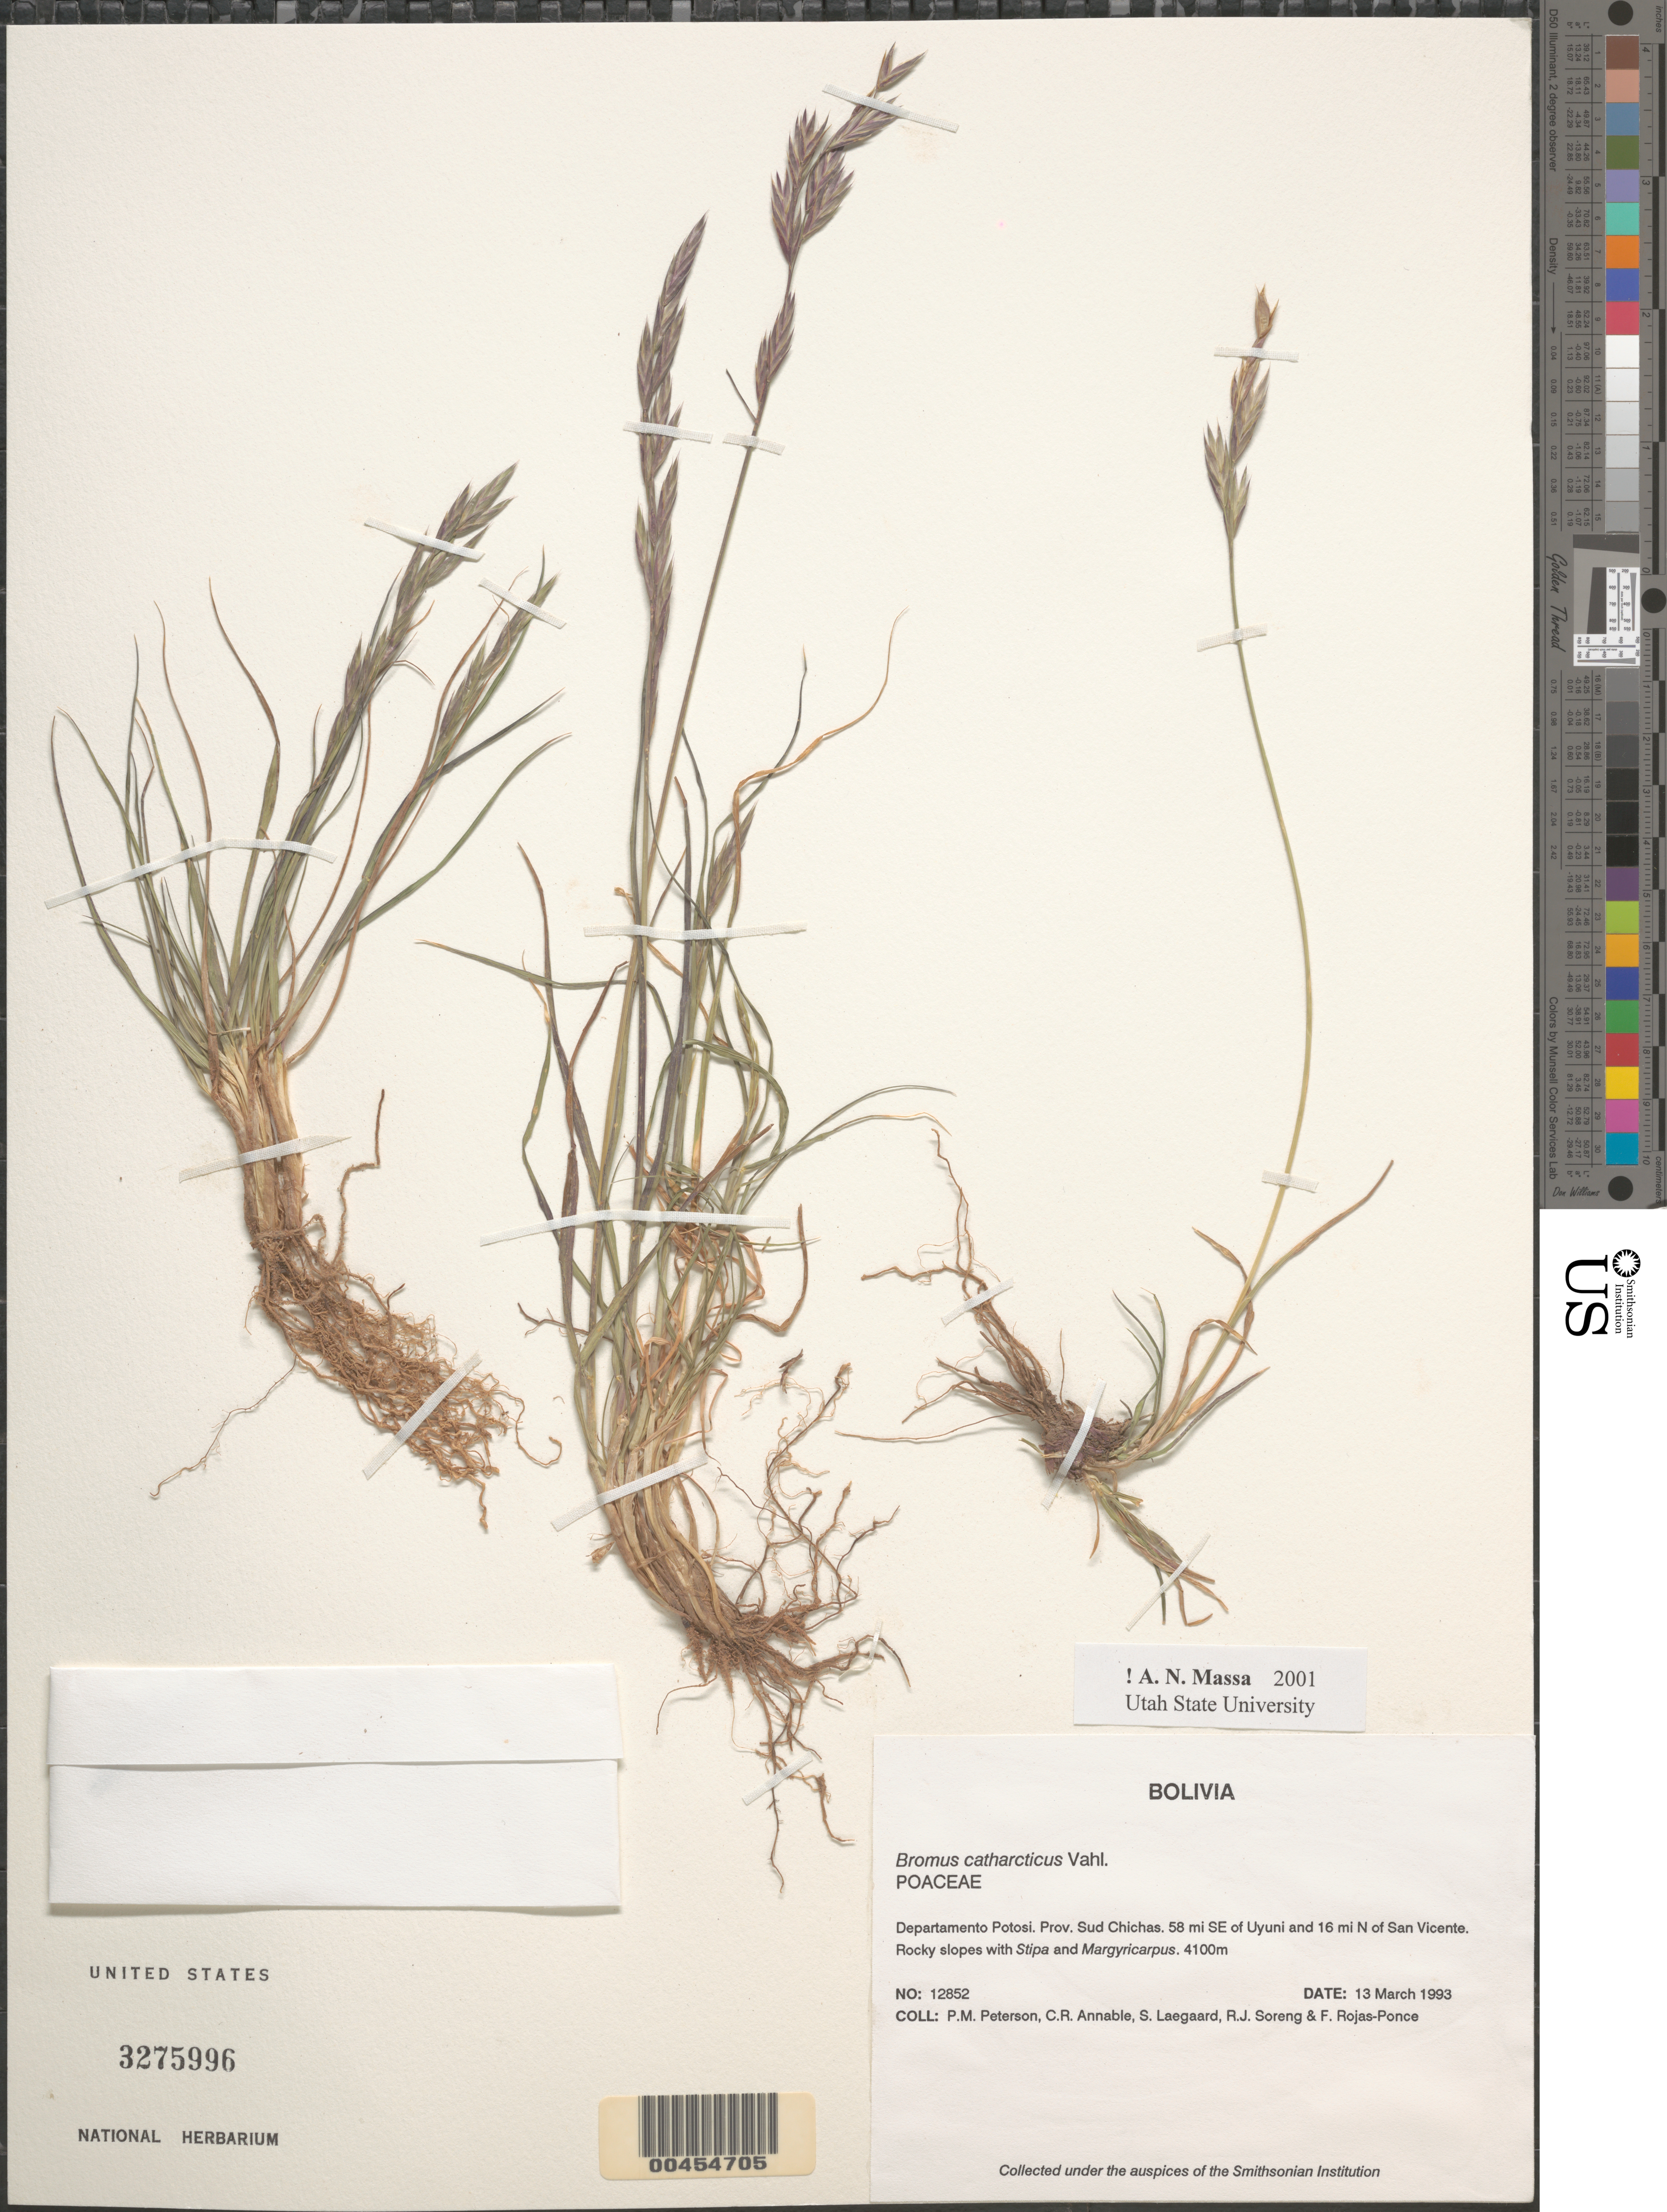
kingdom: Plantae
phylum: Tracheophyta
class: Magnoliopsida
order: Laurales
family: Lauraceae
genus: Endiandra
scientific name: Endiandra latifolia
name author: Kosterm.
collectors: P. M. Peterson, C. R. Annable, S. Lægaard, R. J. Soreng & F. Rojas-Ponce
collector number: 12852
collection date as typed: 13 Mar 1993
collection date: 1993-03-13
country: Bolivia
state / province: Potosí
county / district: Sud Chichas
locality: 58 mi SE of Uyuni and 16 mi N of San Vicente.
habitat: Rocky slopes with Stipa and Margyricarpus.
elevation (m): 4100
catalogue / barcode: US 3275996